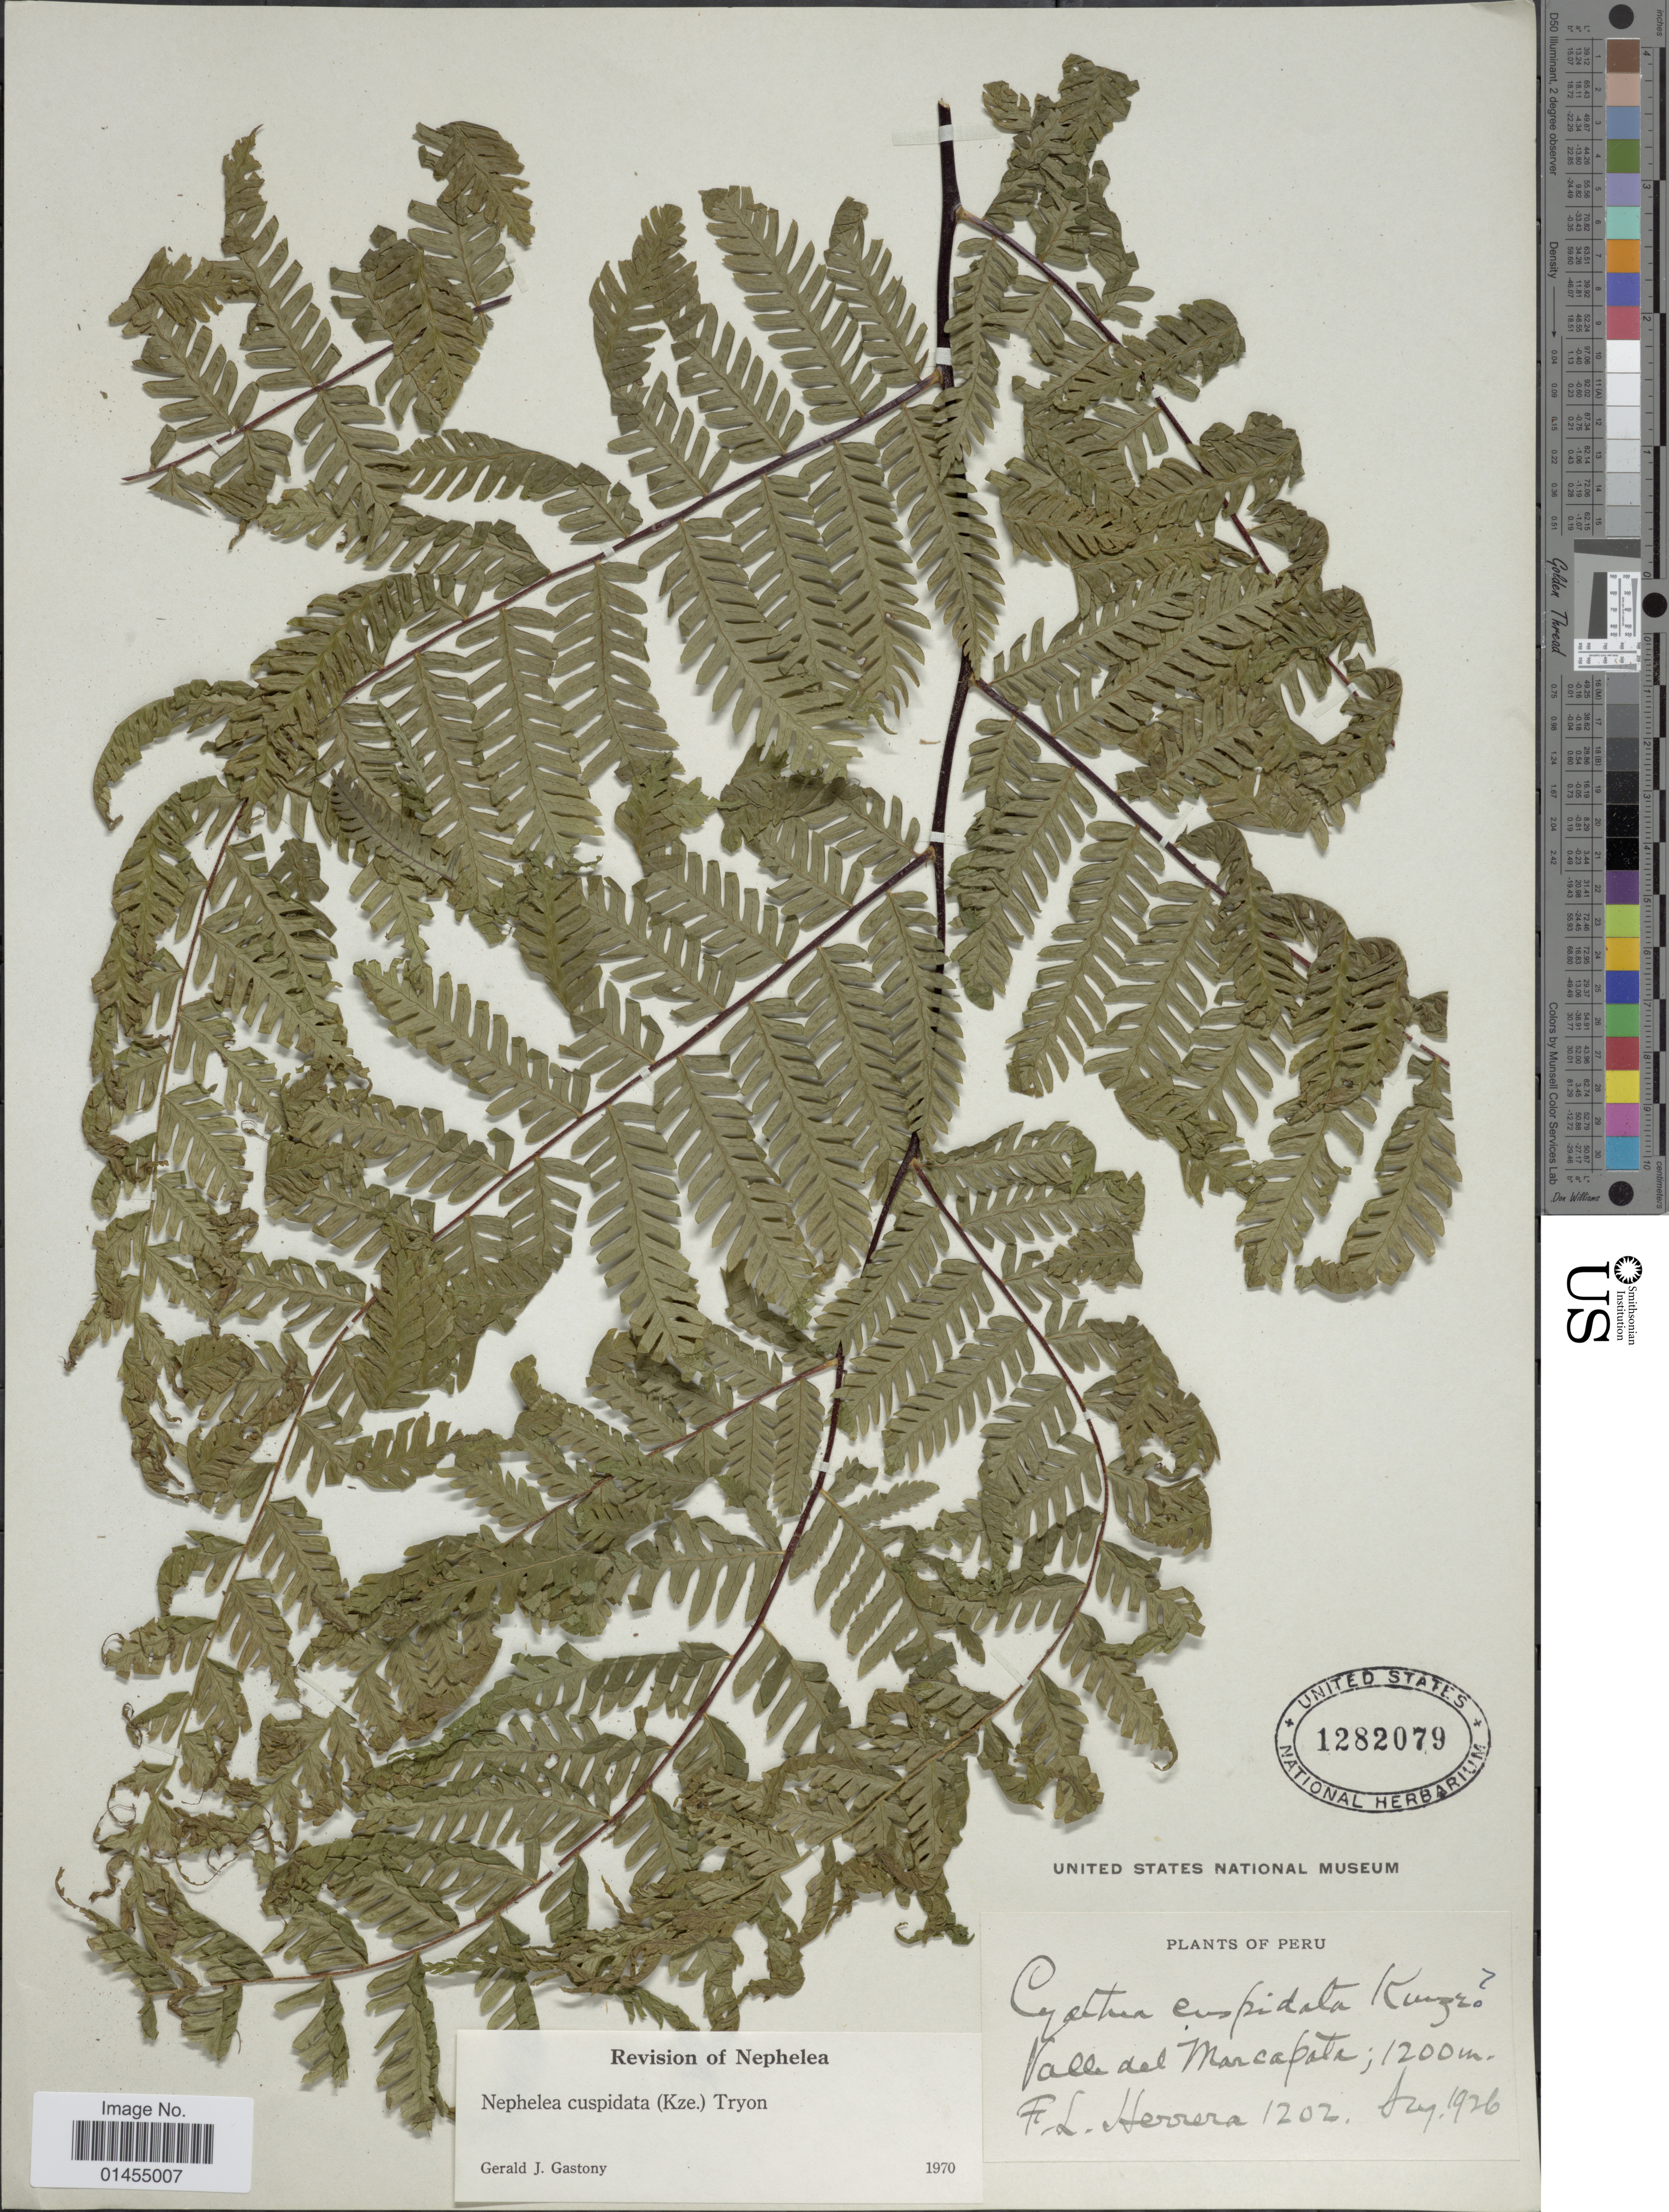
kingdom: Plantae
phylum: Tracheophyta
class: Polypodiopsida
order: Cyatheales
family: Cyatheaceae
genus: Alsophila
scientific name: Alsophila cuspidata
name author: (Kunze) D.S. Conant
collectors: F. L. Herrera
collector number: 1202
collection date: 1926-08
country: Peru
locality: Valle del Marcapata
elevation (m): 1200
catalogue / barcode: US 1282079